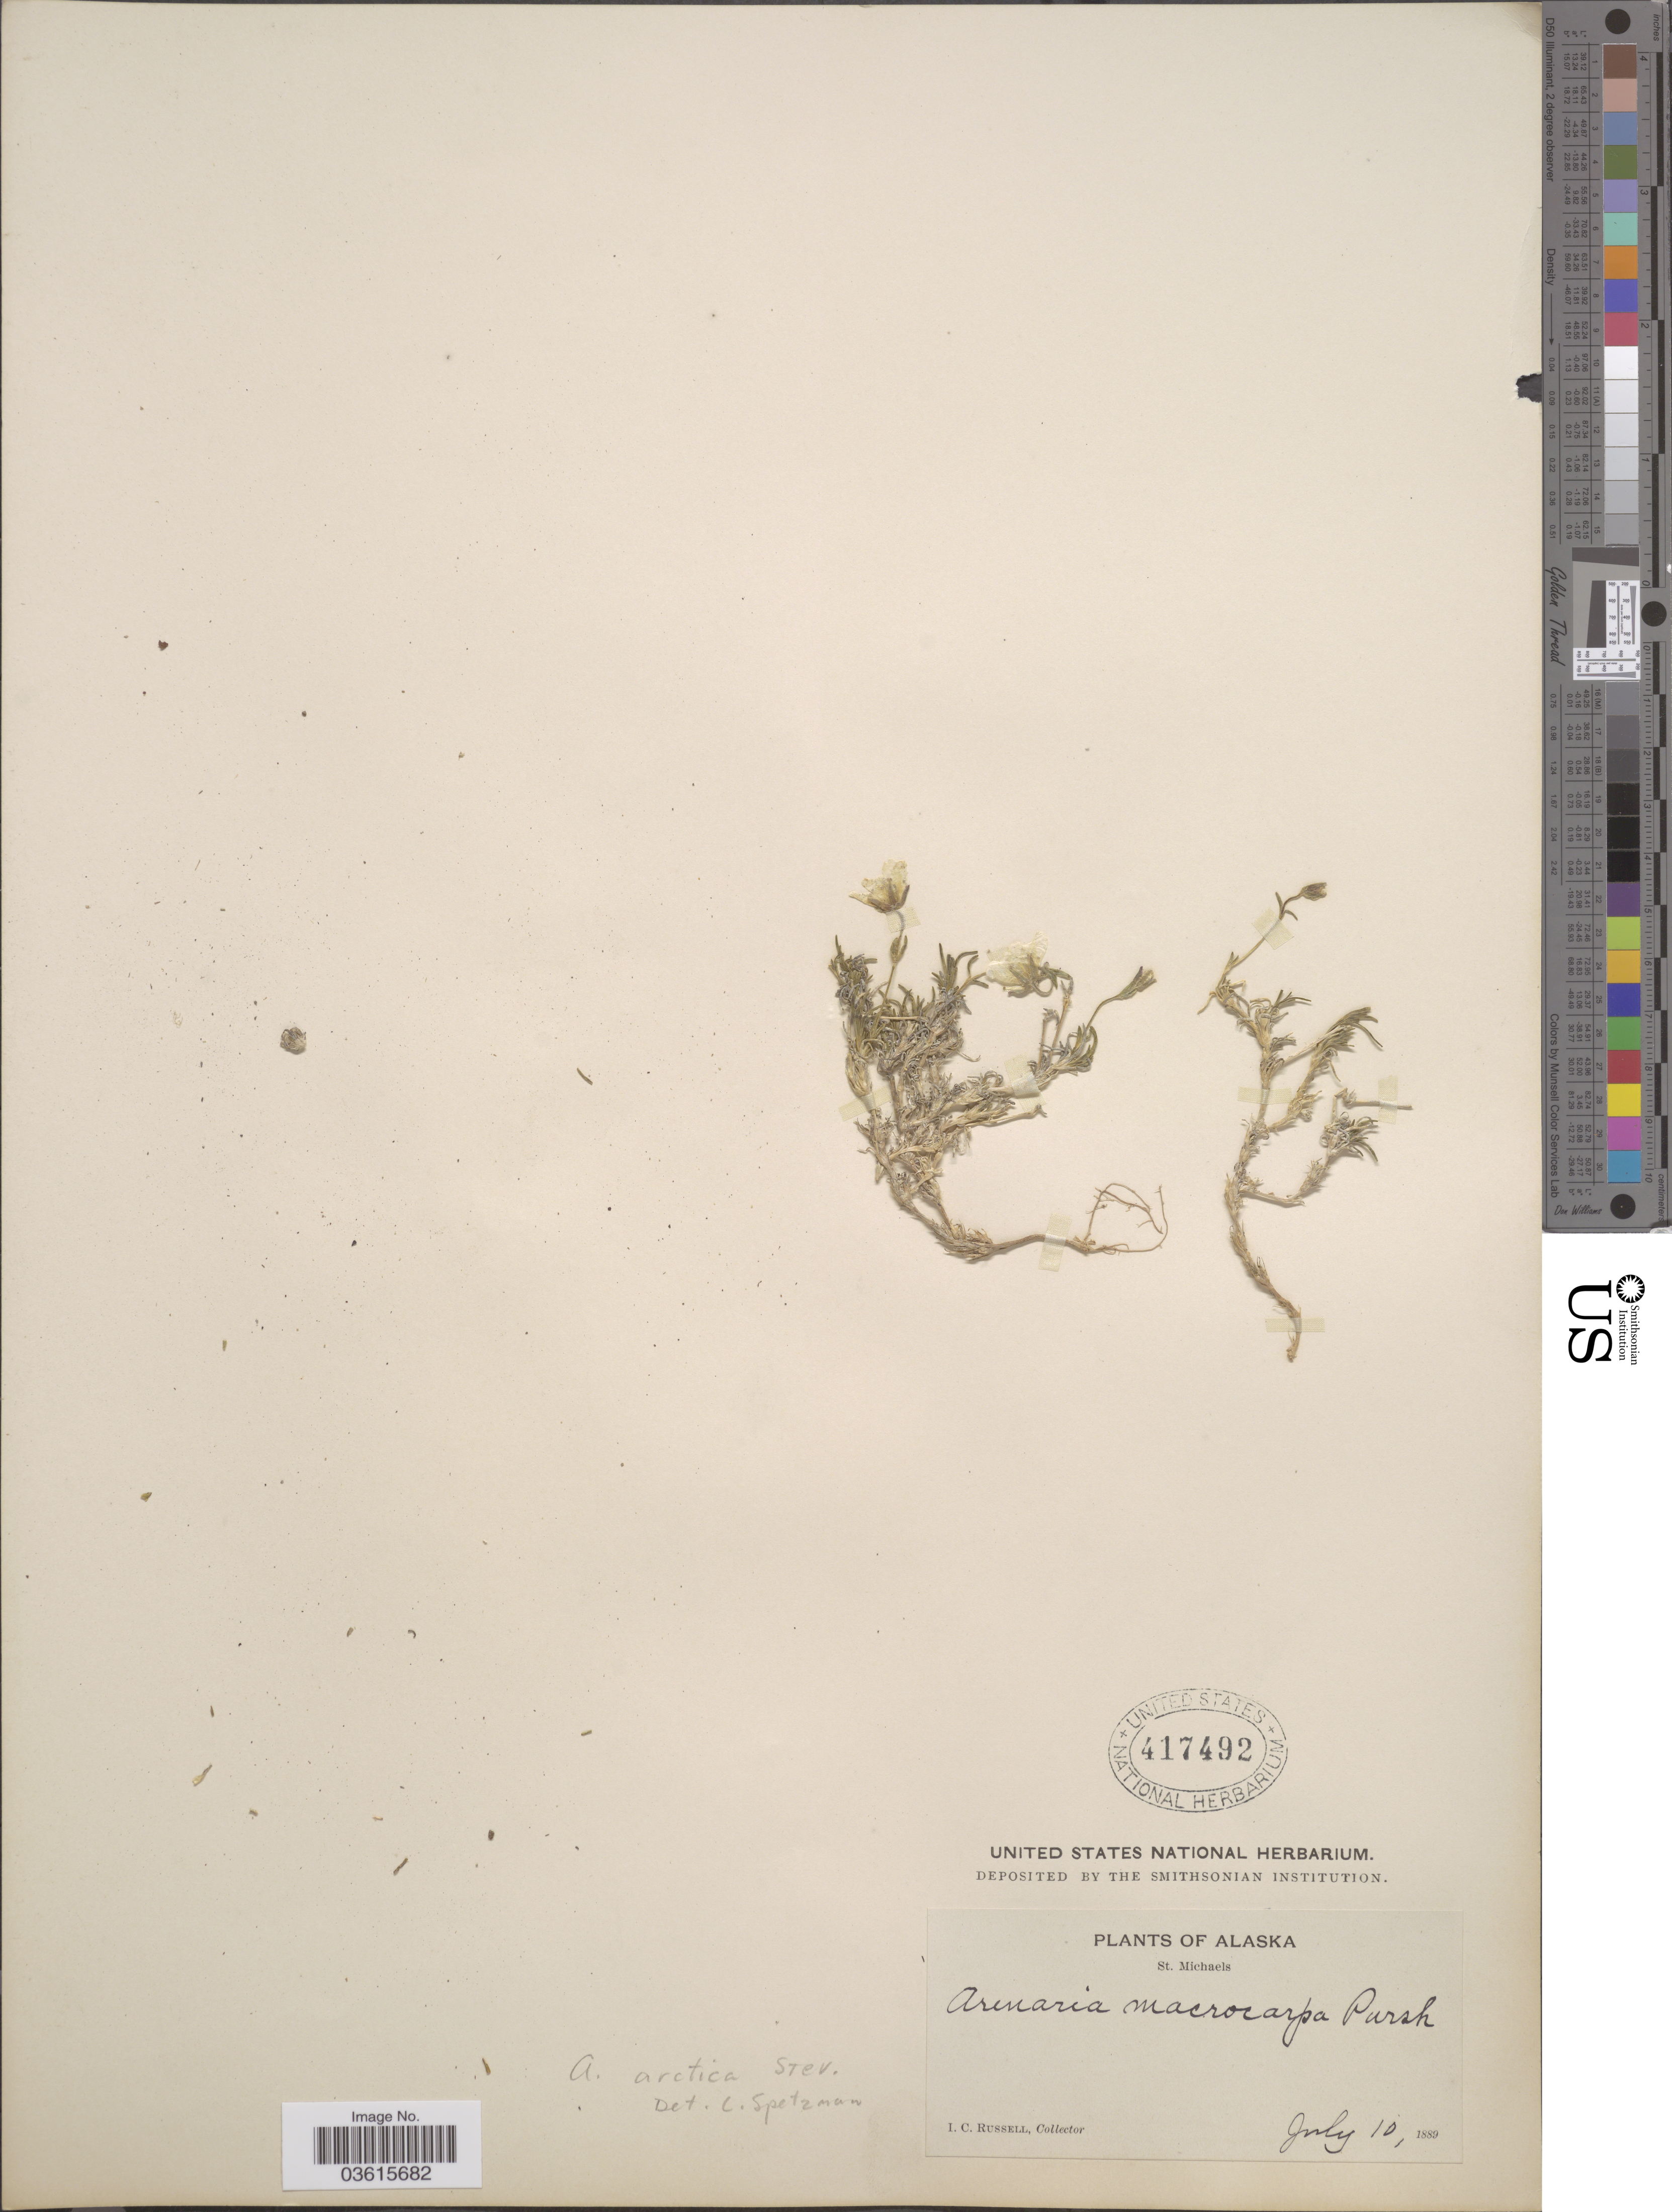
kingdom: Plantae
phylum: Tracheophyta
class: Magnoliopsida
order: Caryophyllales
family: Caryophyllaceae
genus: Cherleria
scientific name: Cherleria arctica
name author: (Steven ex Ser.) A.J. Moore & Dillenb.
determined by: Strong, M. T., (US), Smithsonian Institution - National Museum of Natural History (UNITED STATES)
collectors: I. C. Russell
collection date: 1889-07-10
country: United States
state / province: Alaska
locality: St. Michaels.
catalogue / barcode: US 417492